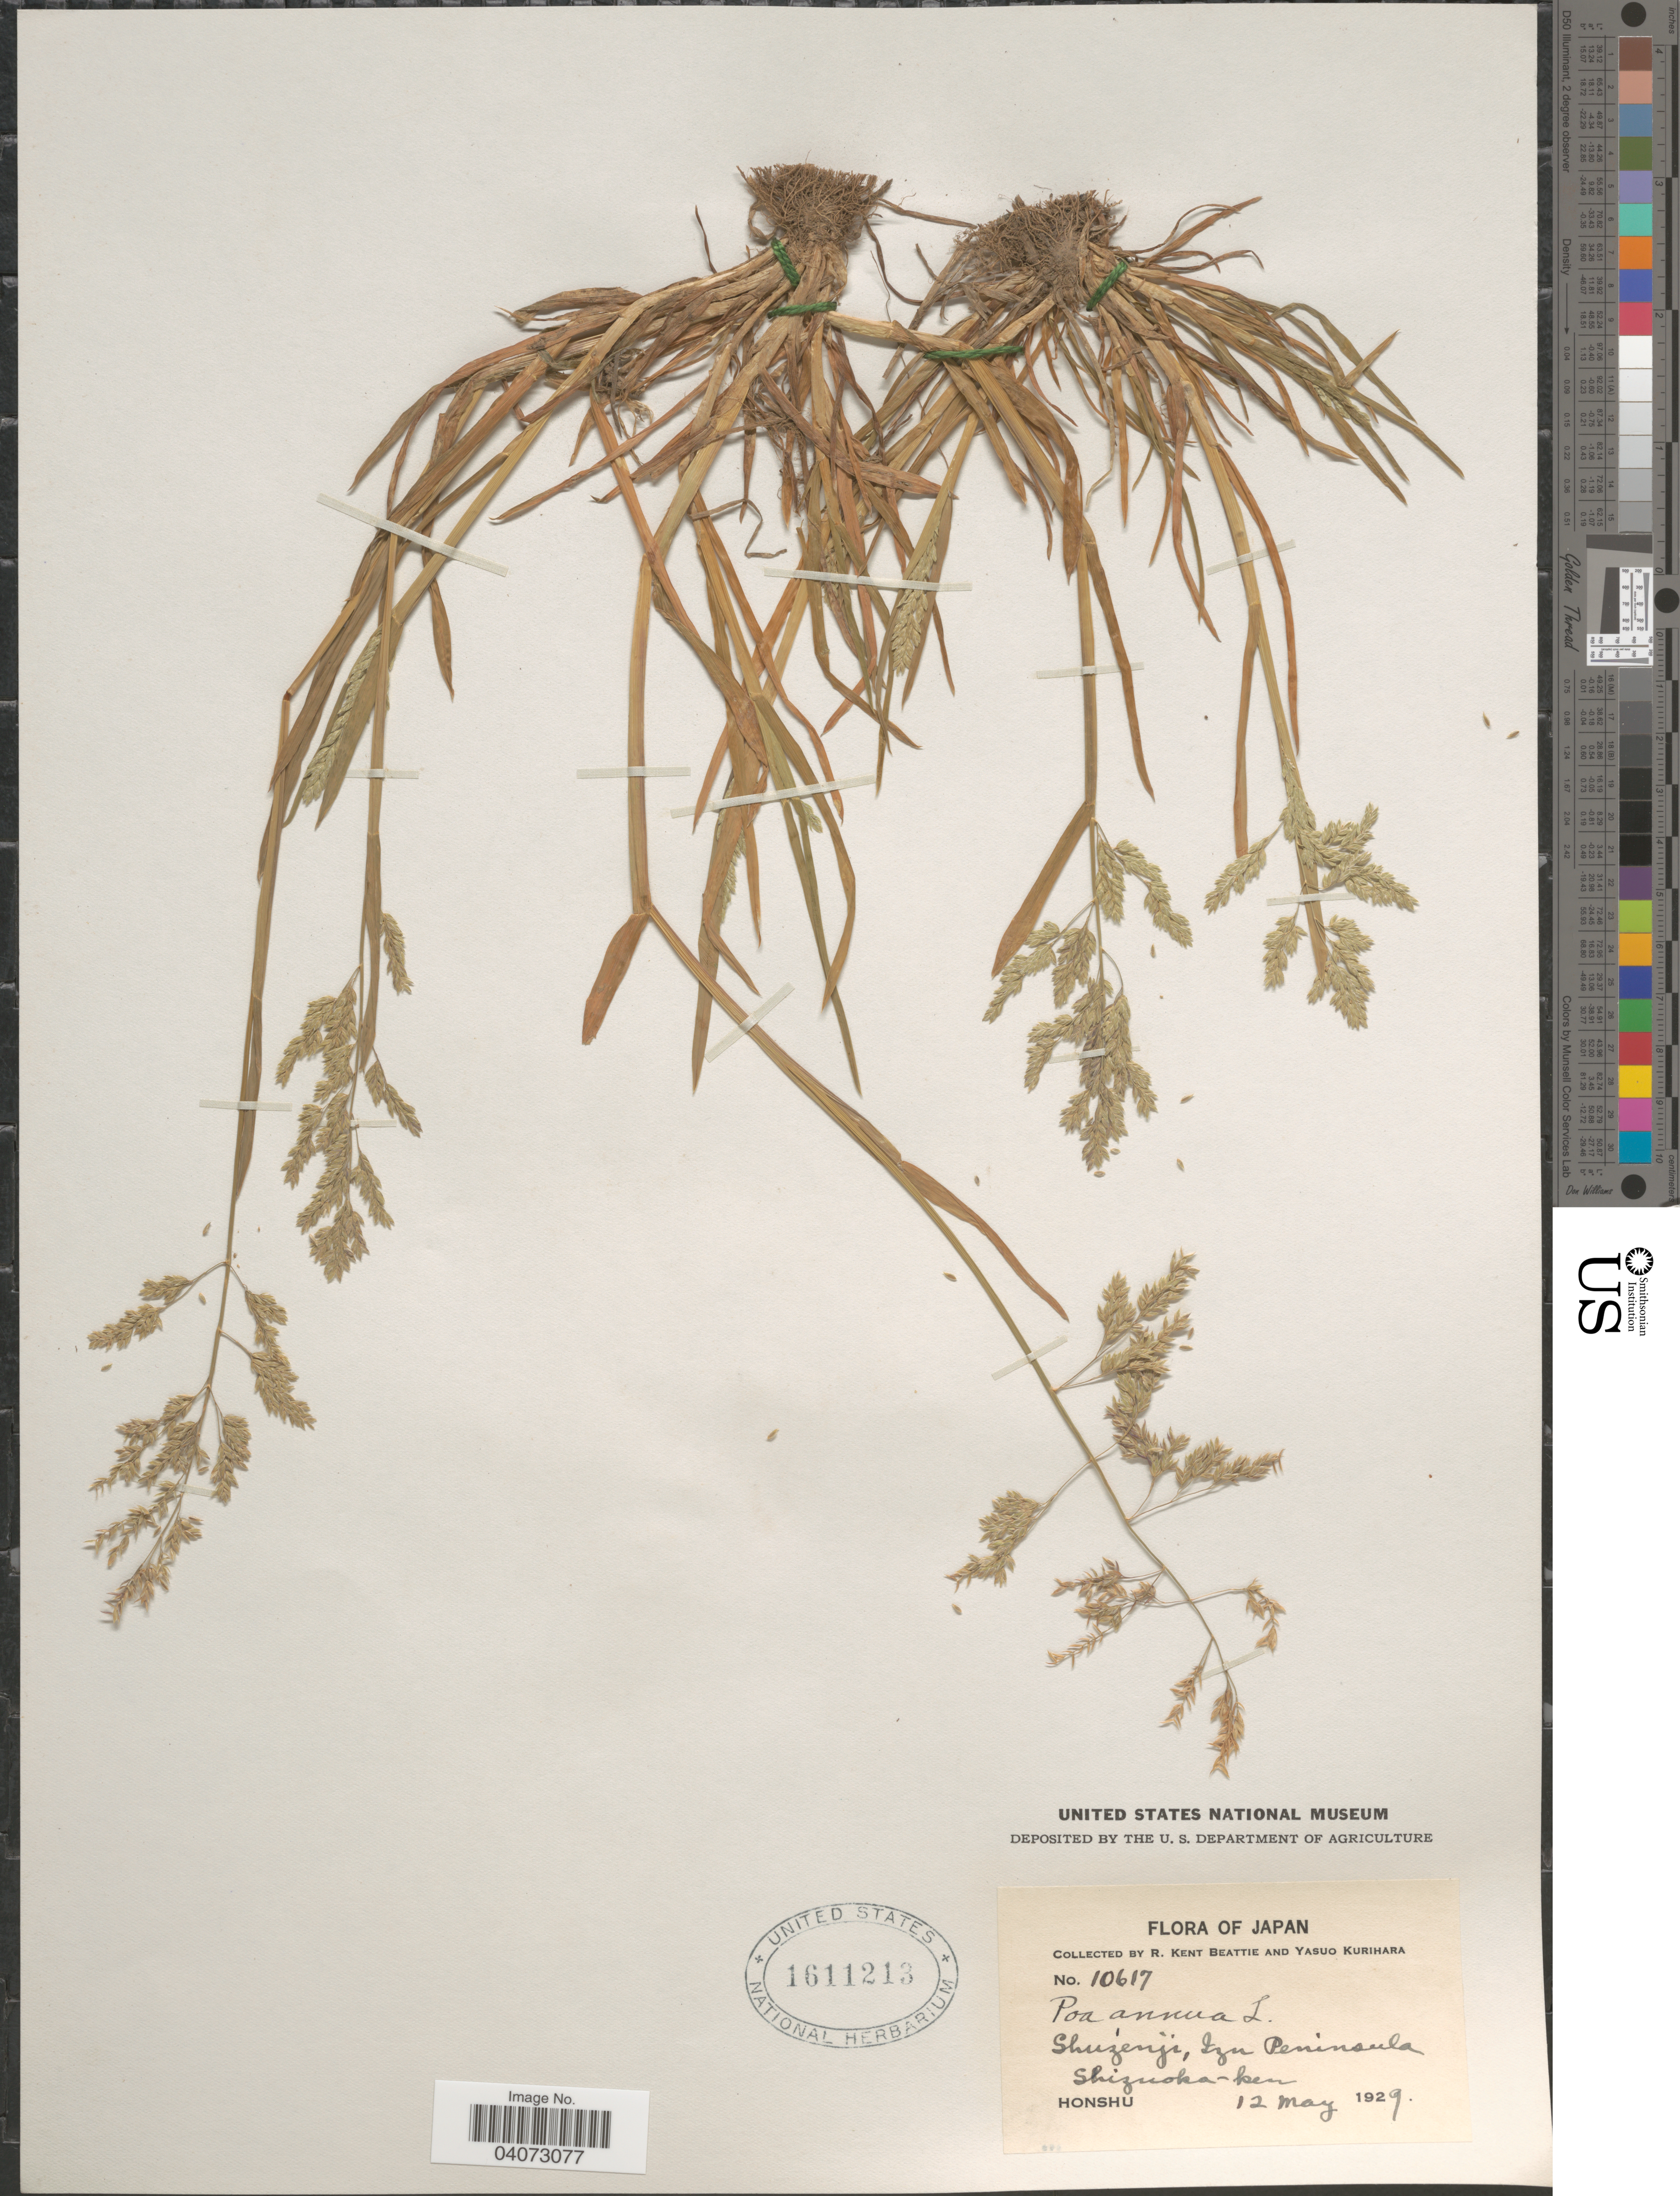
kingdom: Plantae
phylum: Tracheophyta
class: Liliopsida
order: Poales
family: Poaceae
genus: Poa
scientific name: Poa annua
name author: L.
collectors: R. K. Beattie & Y. Kurihara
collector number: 10617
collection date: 1929-05-12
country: Japan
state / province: Sizuoka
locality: Shuzenji, Izu Peninsula. Shizuoka-ken.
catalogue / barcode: US 1611213